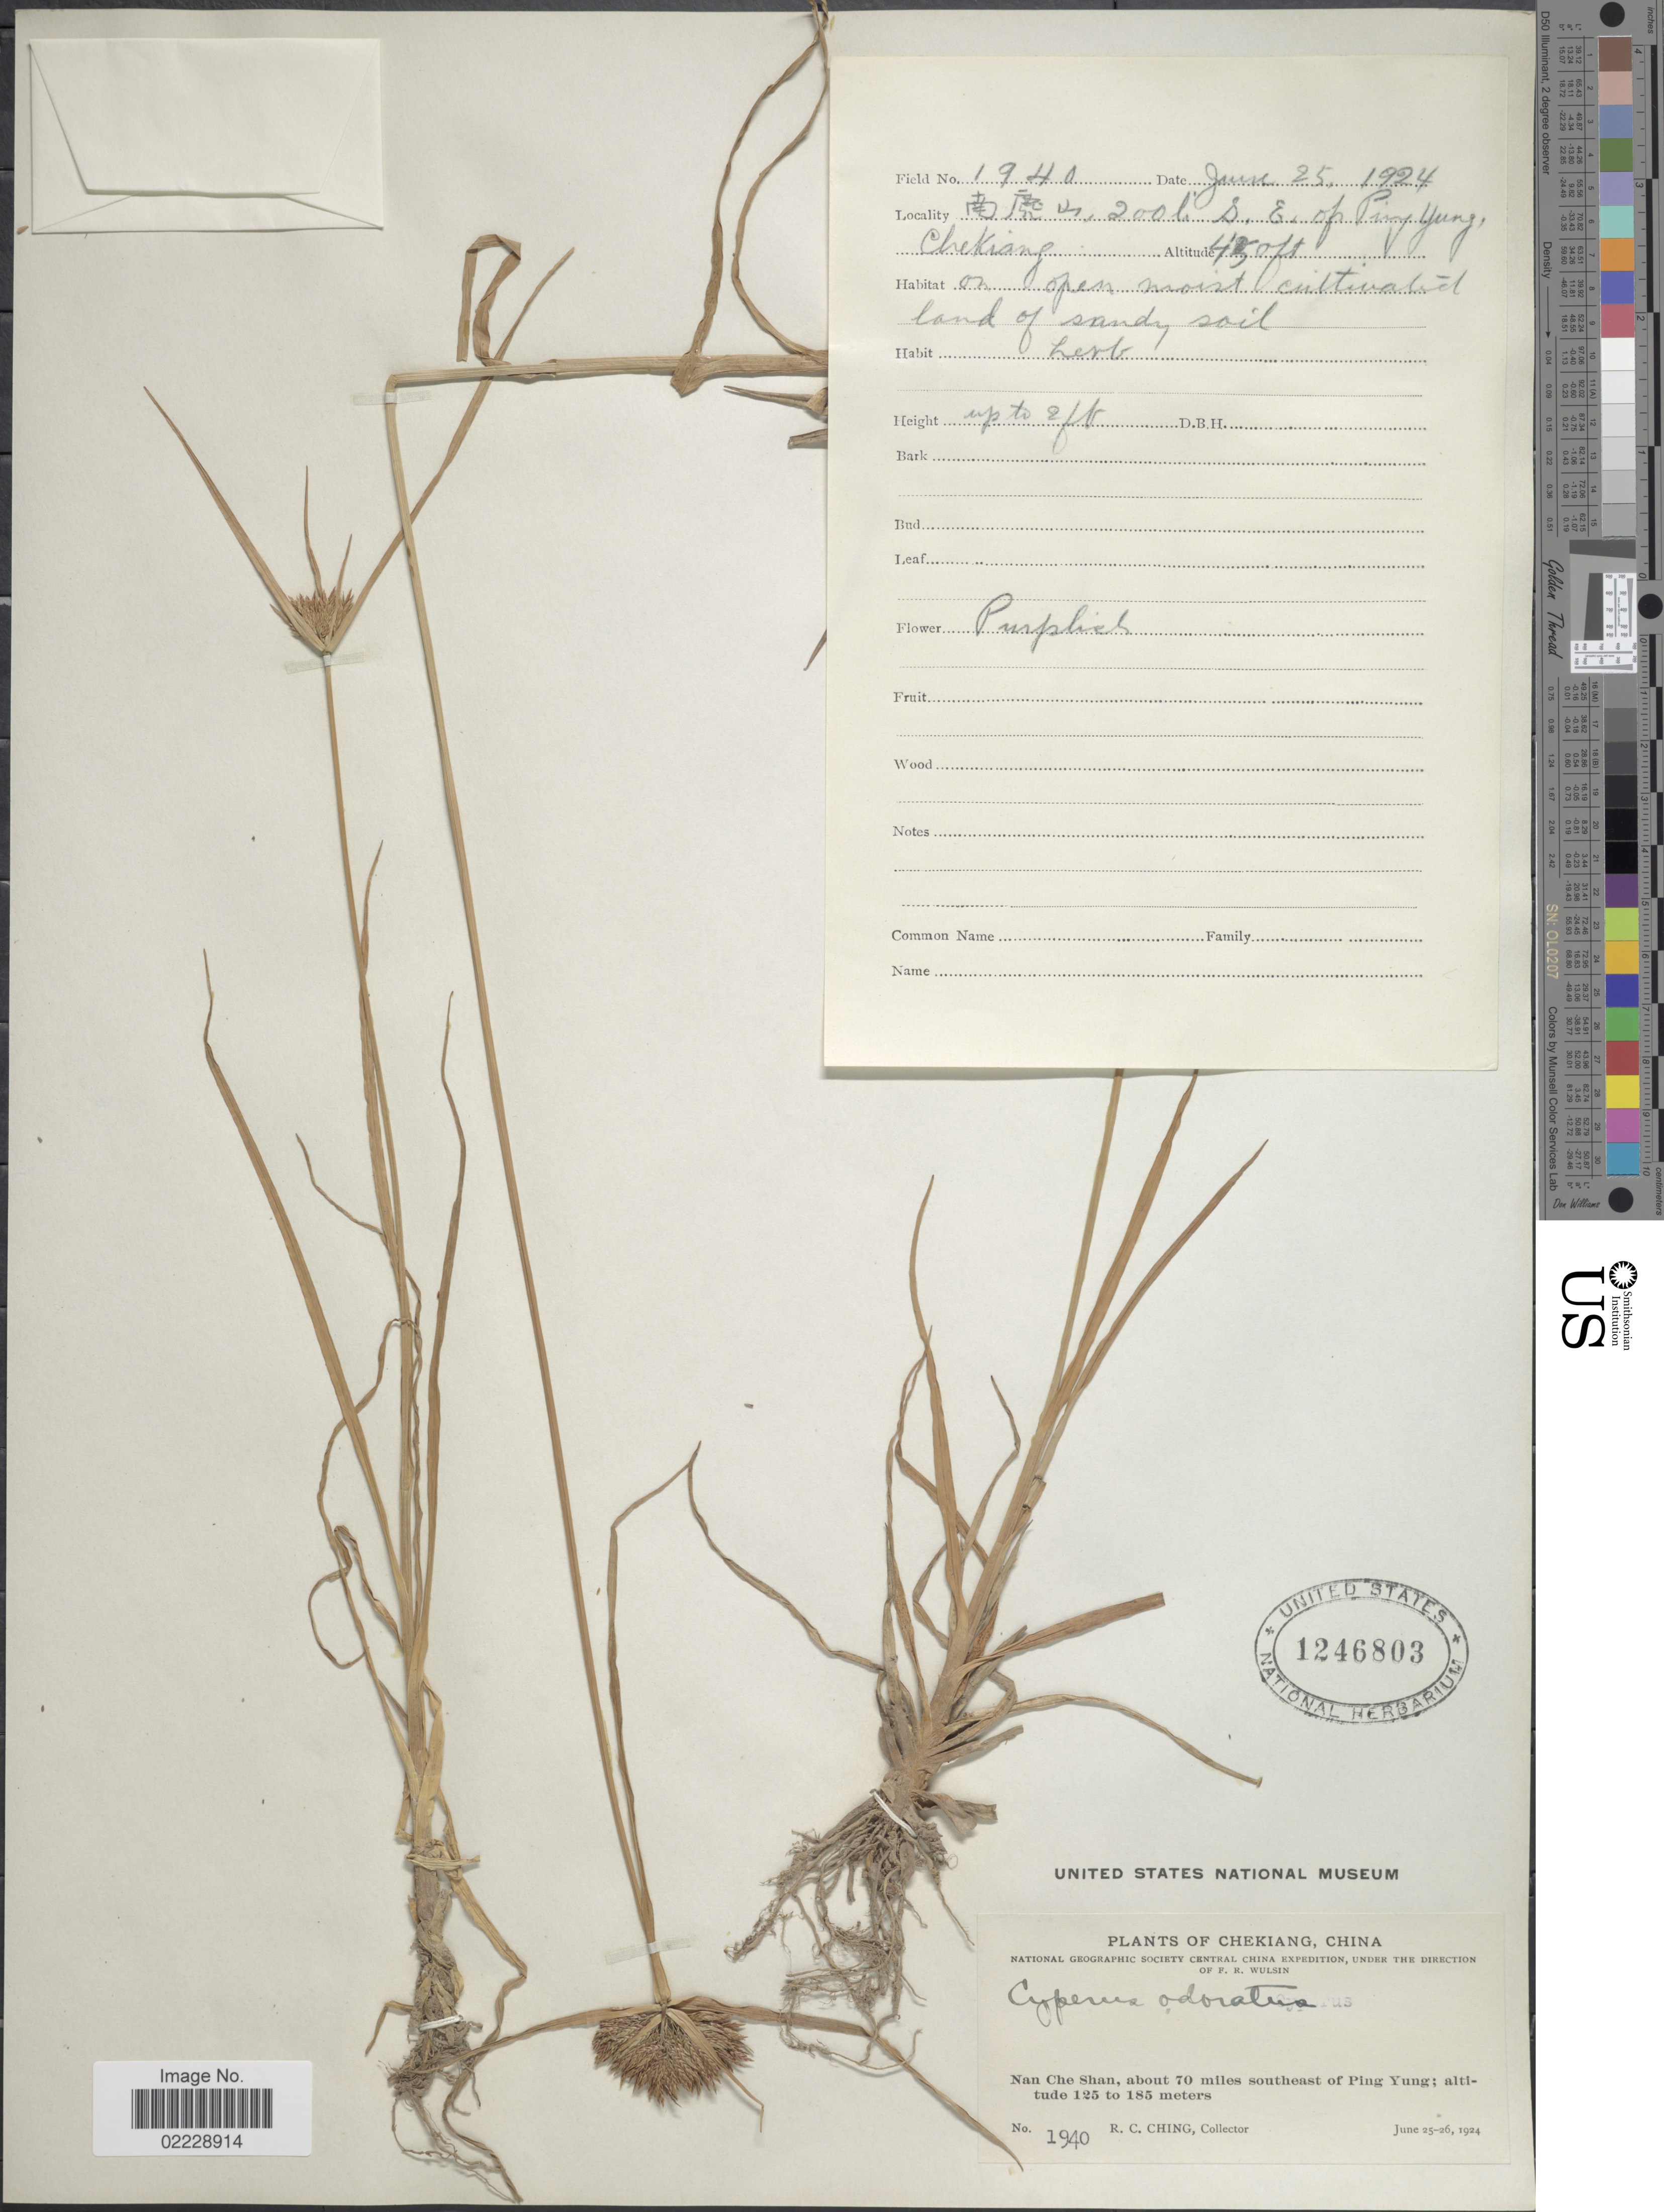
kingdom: Plantae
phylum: Tracheophyta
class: Liliopsida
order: Poales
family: Cyperaceae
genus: Cyperus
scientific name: Cyperus polystachyos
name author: Rottb.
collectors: R. C. Ching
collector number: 1940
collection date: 1924-06-25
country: China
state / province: Zhejiang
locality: Chekiang. Nan Che Shan, about 70 miles southeast of Ping Yung. 200 li S. E. of Ping Yunf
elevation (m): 137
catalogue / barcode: US 1246803